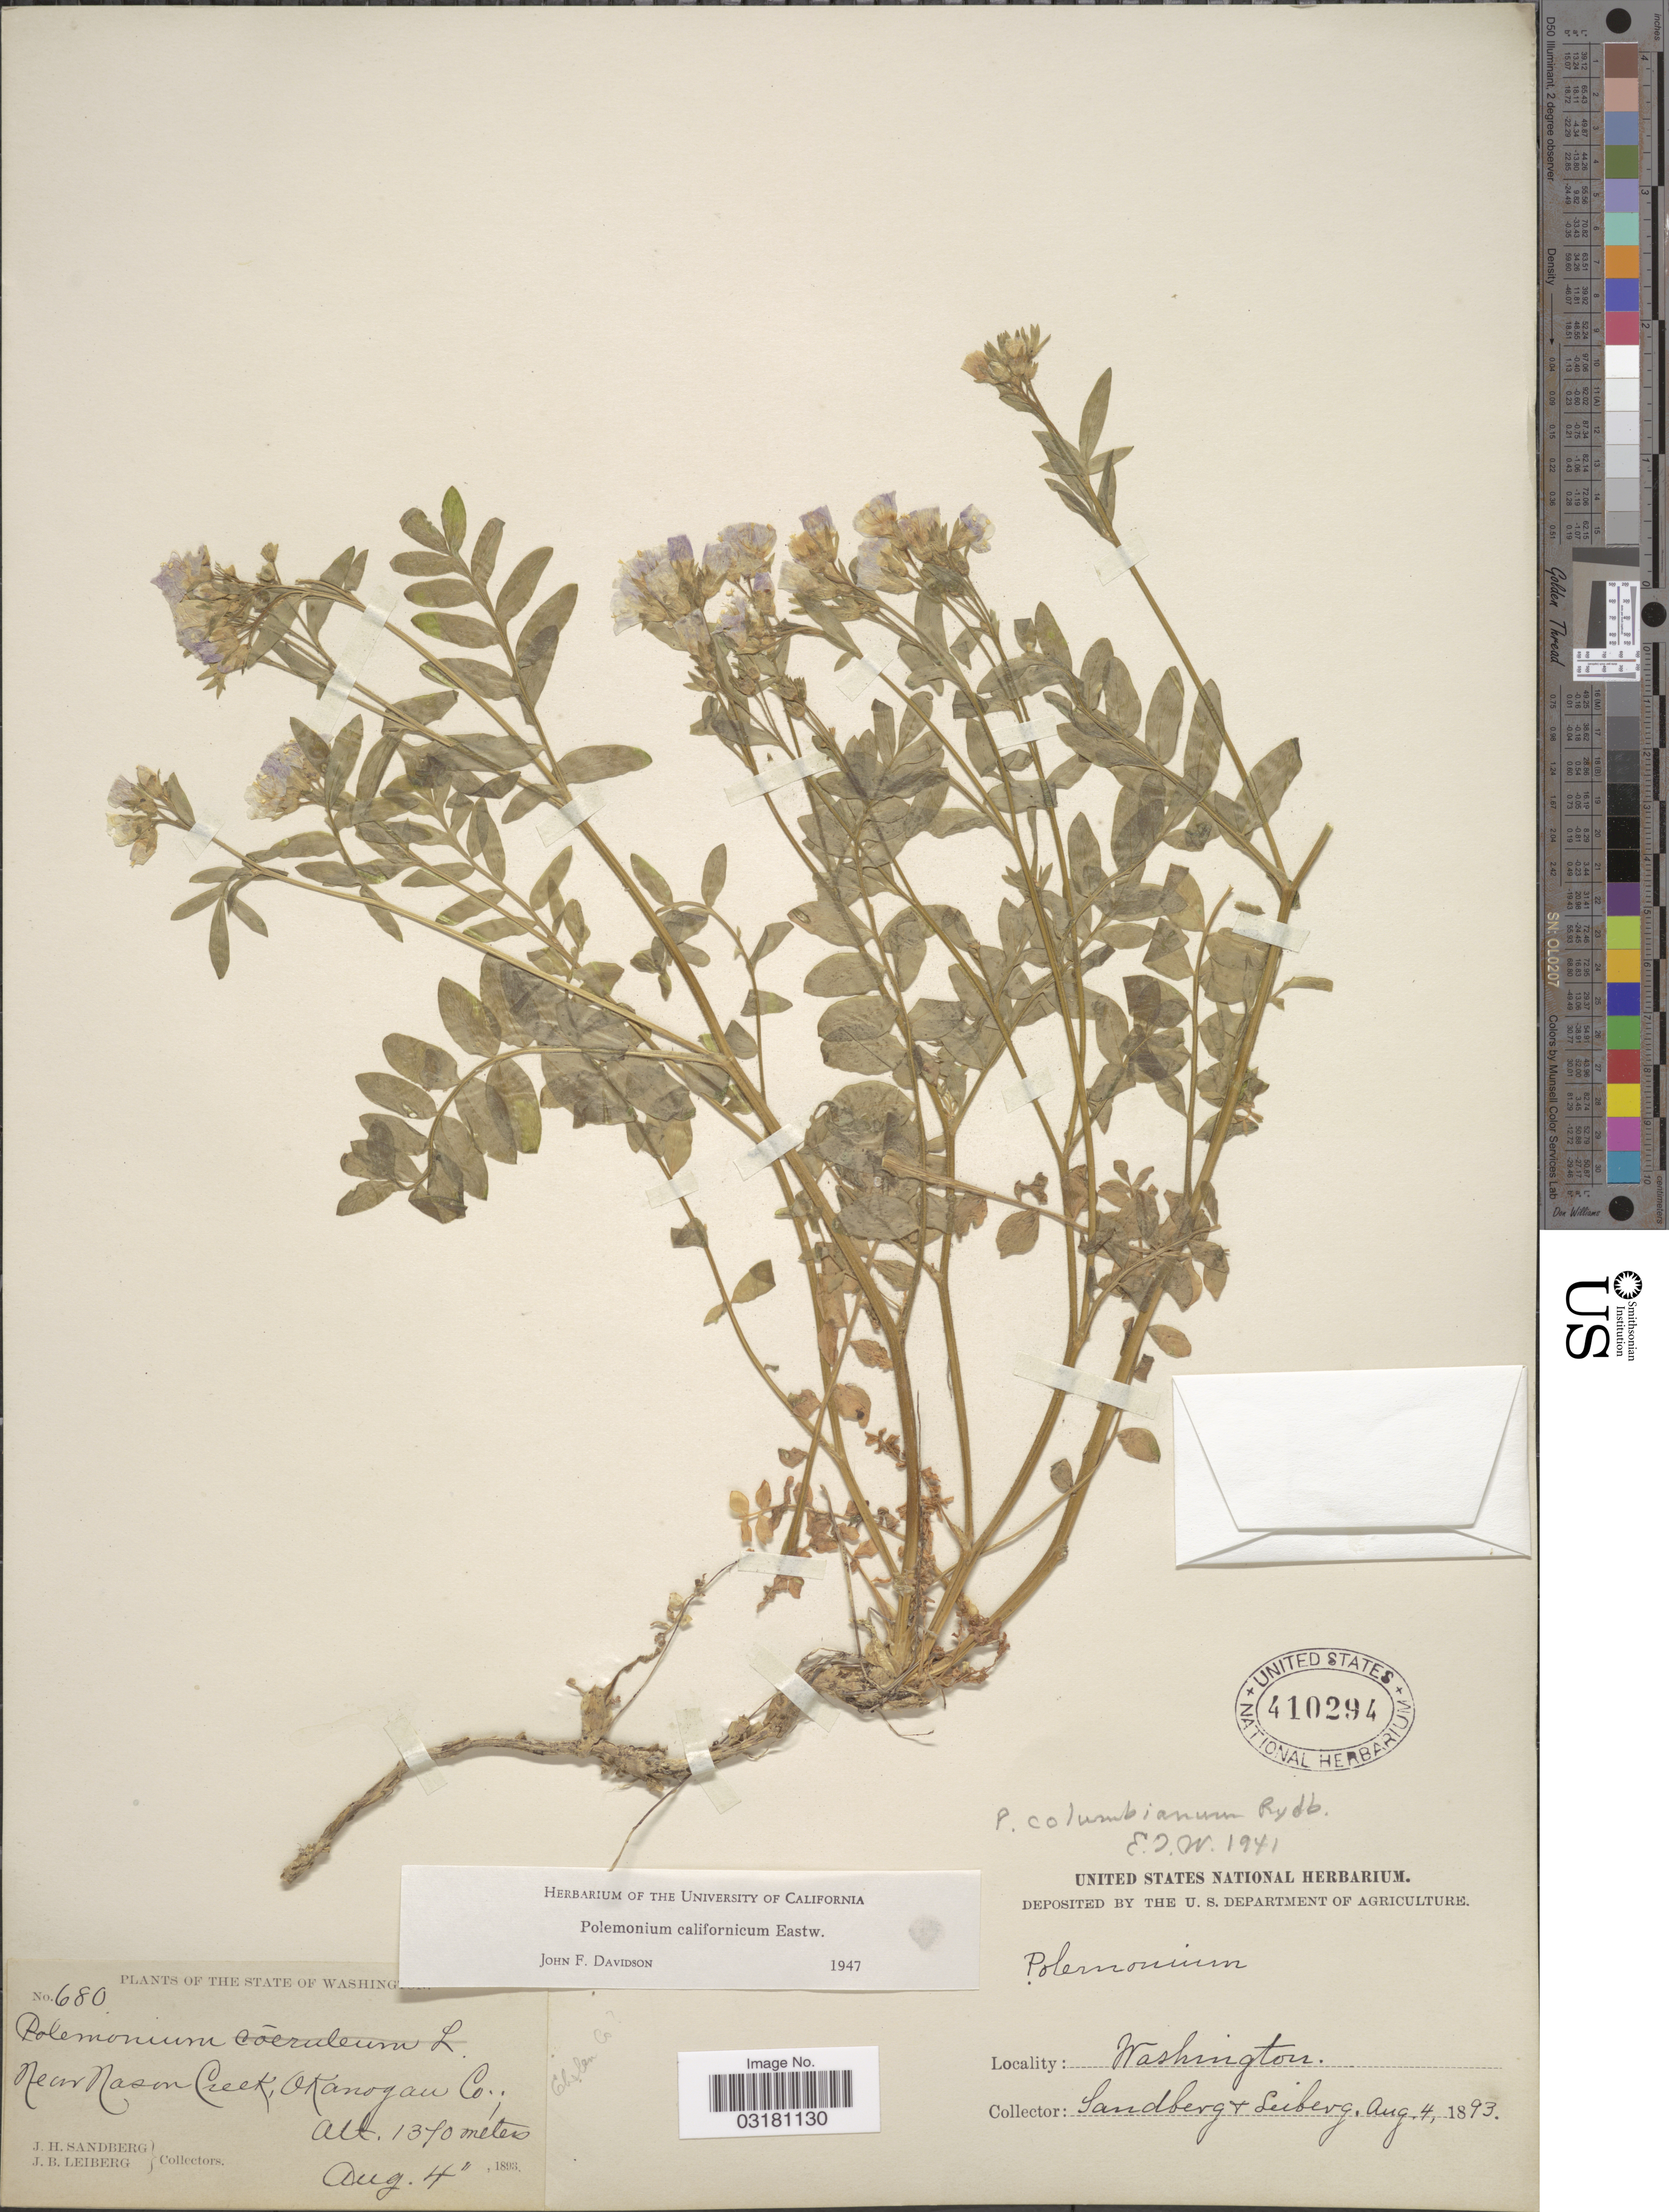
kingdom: Plantae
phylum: Tracheophyta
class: Magnoliopsida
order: Ericales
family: Polemoniaceae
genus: Polemonium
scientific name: Polemonium californicum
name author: Eastw.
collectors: J. H. Sandberg & J. B. Leiberg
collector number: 680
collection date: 1893-08-04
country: United States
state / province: Washington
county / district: Chelan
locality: Near Nason Creek, Okanogan Co., Chelan Co.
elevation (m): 1370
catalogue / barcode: US 410294